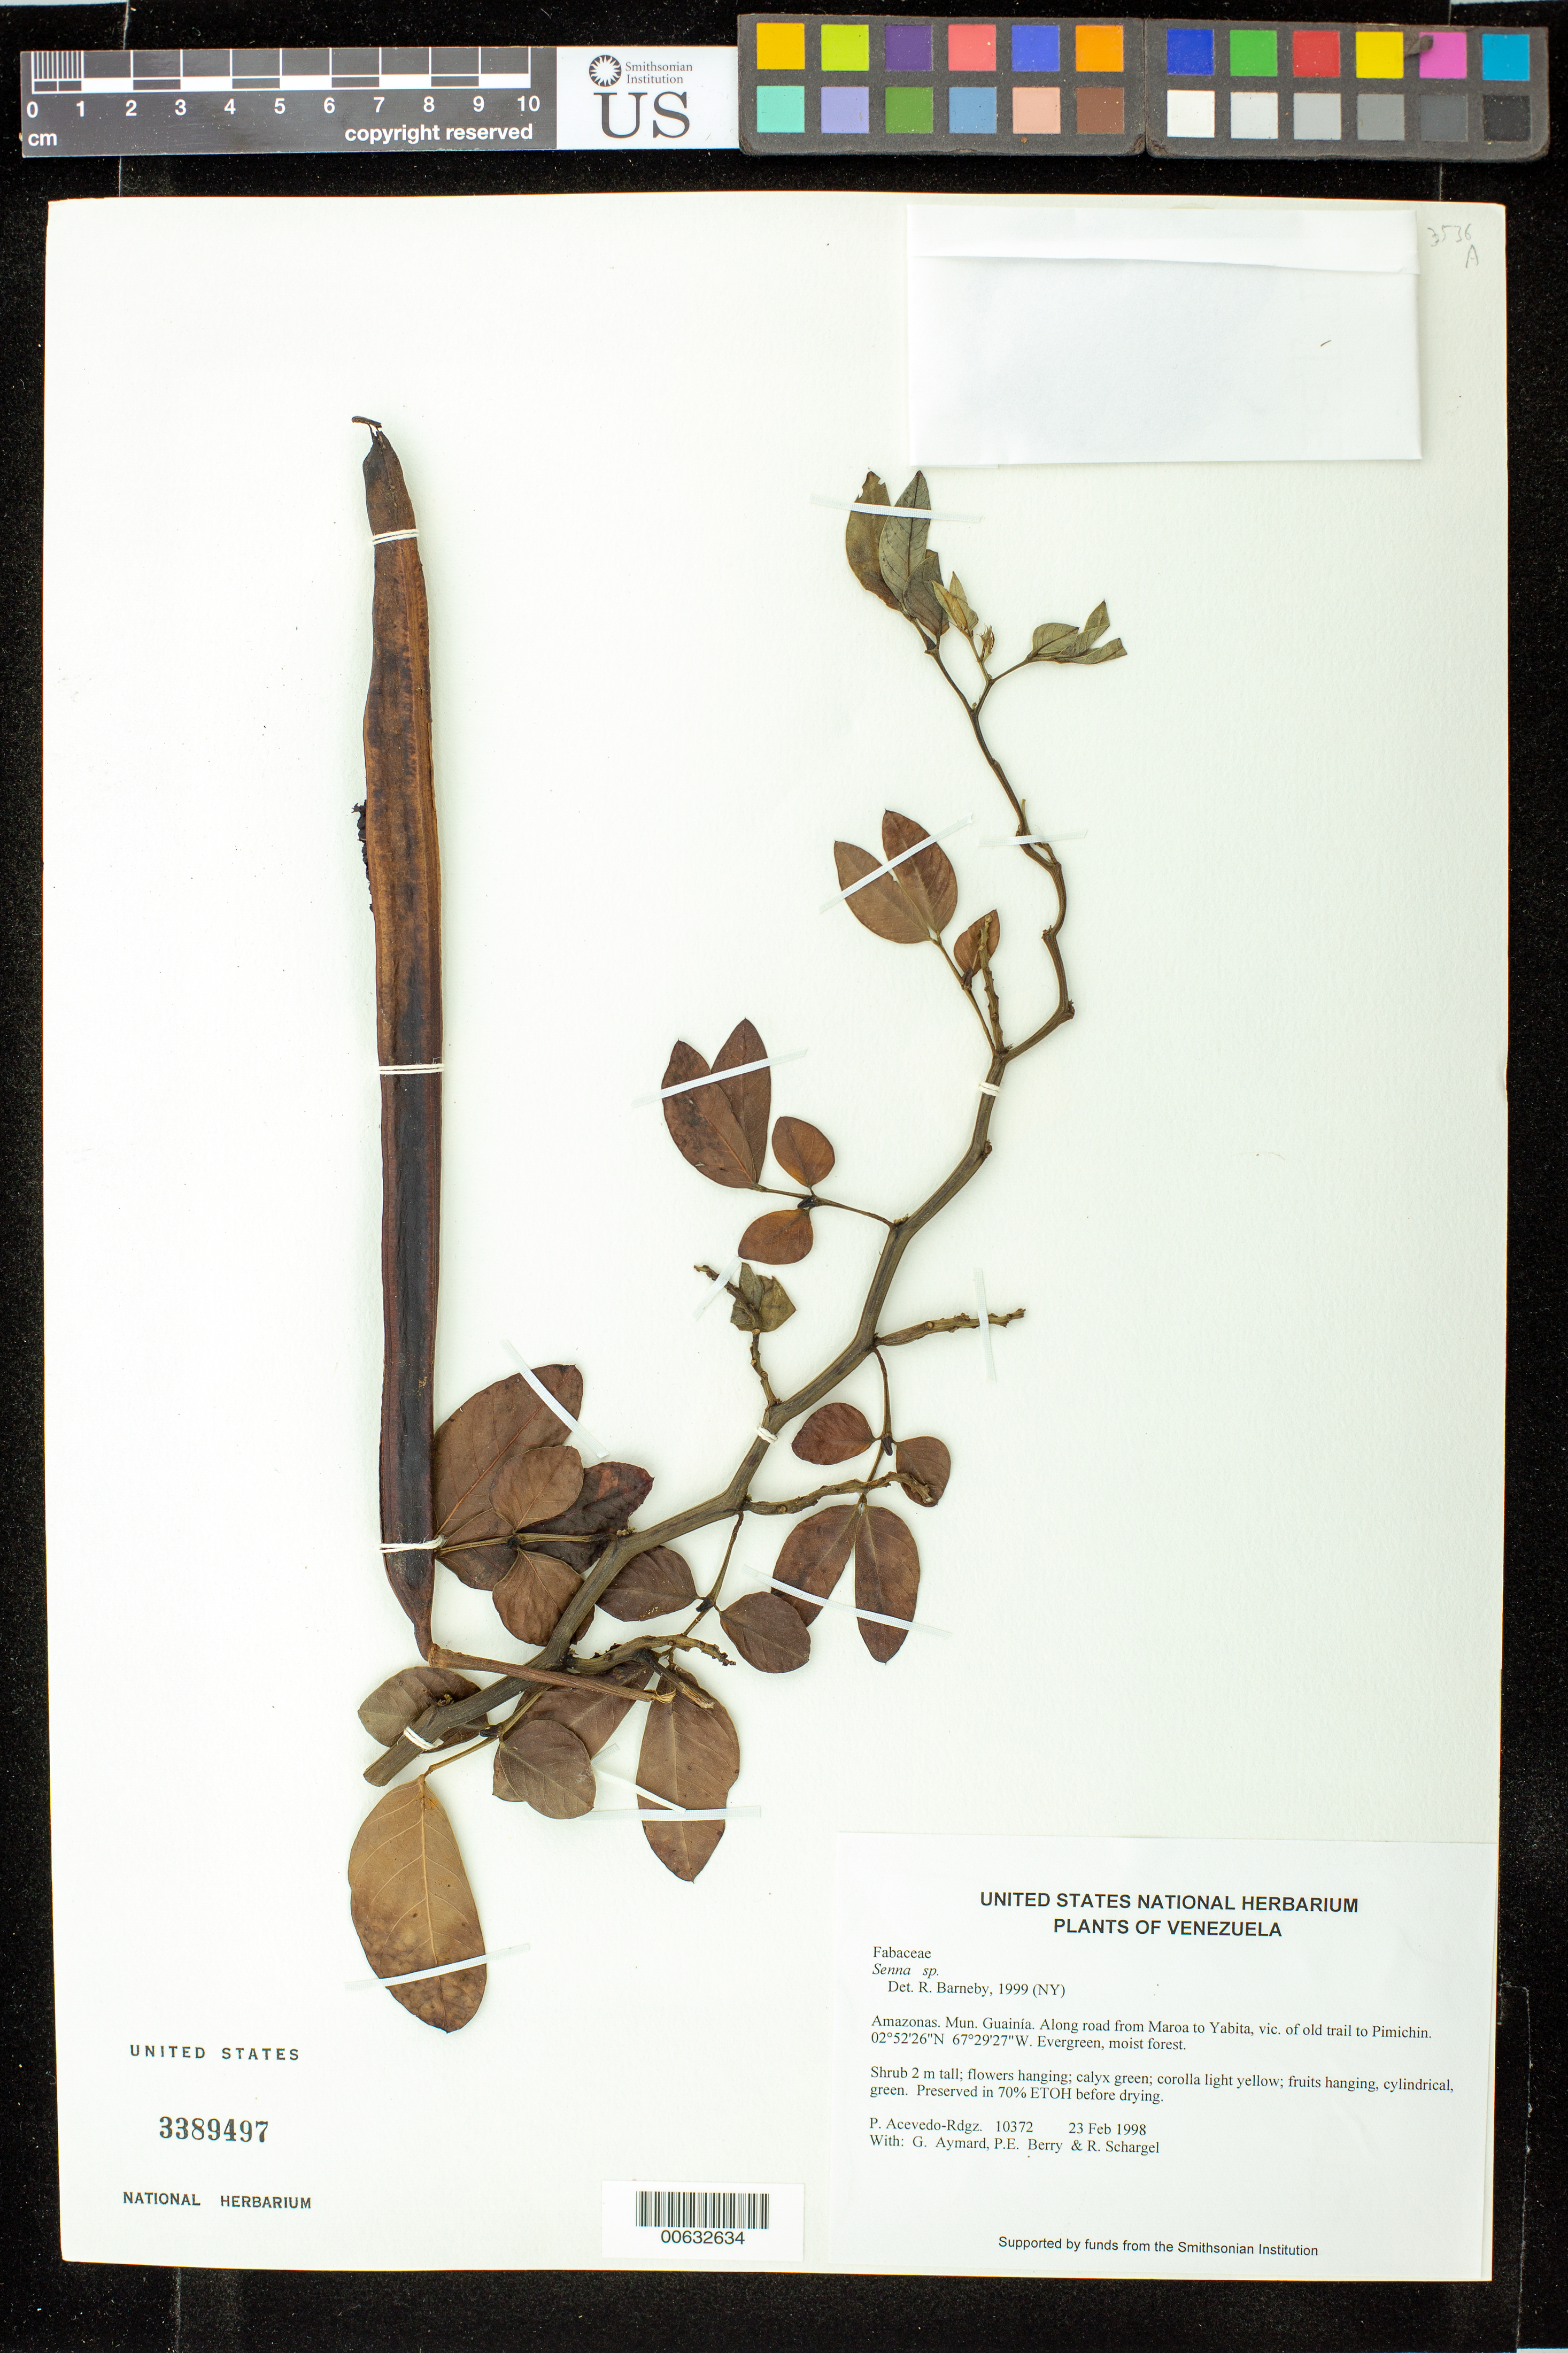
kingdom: Plantae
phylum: Tracheophyta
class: Magnoliopsida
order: Fabales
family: Fabaceae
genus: Senna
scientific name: Senna sp.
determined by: Barneby, Rupert C., (NY)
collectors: P. Acevedo-Rodr., G. A. Aymard, P. E. Berry & R. Schargel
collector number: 10372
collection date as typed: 23 Feb 1998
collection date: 1998-02-23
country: Venezuela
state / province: Amazonas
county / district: Maroa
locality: Along road from Maroa to Yabita, vic. of old trail to Pimichin.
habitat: Evergreen, moist forest.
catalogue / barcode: US 3389497